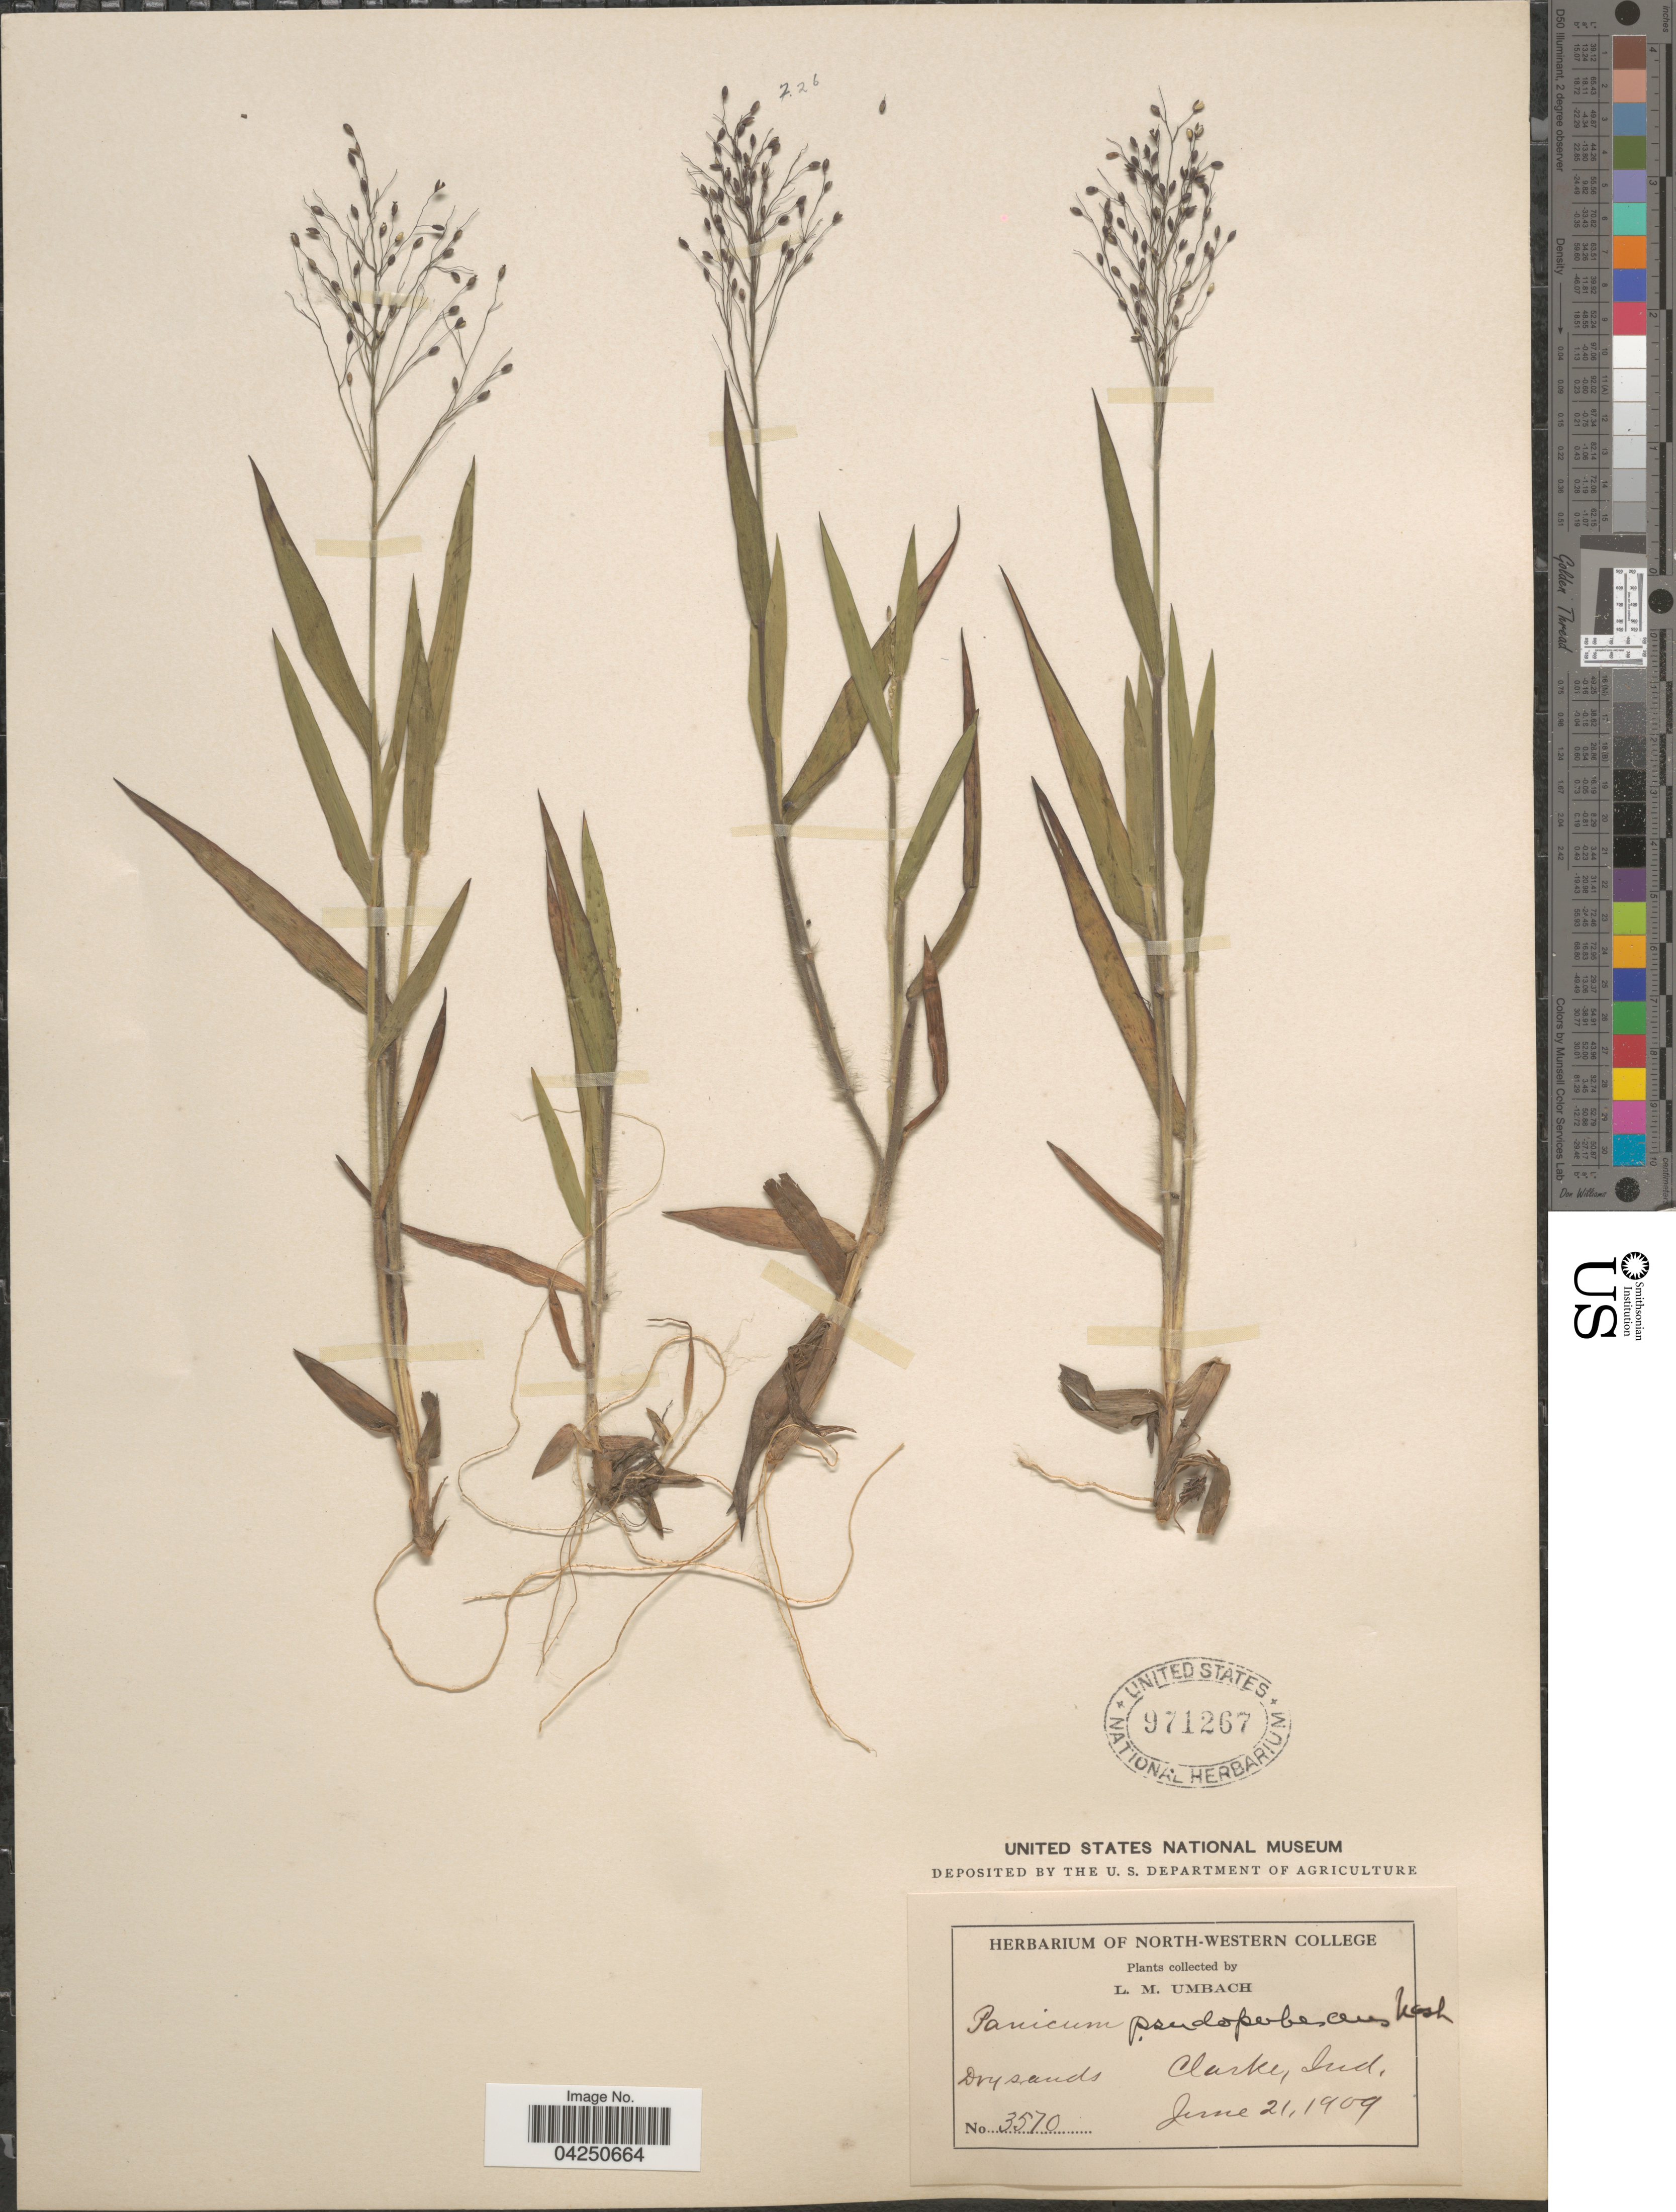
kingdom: Plantae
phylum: Tracheophyta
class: Liliopsida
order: Poales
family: Poaceae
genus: Dichanthelium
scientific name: Dichanthelium acuminatum var. acuminatum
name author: (Sw.) Gould & C.A. Clark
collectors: L. M. Umbach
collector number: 3570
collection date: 1909-06-21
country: United States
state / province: Indiana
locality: Dry sands. Clarke.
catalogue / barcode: US 971267